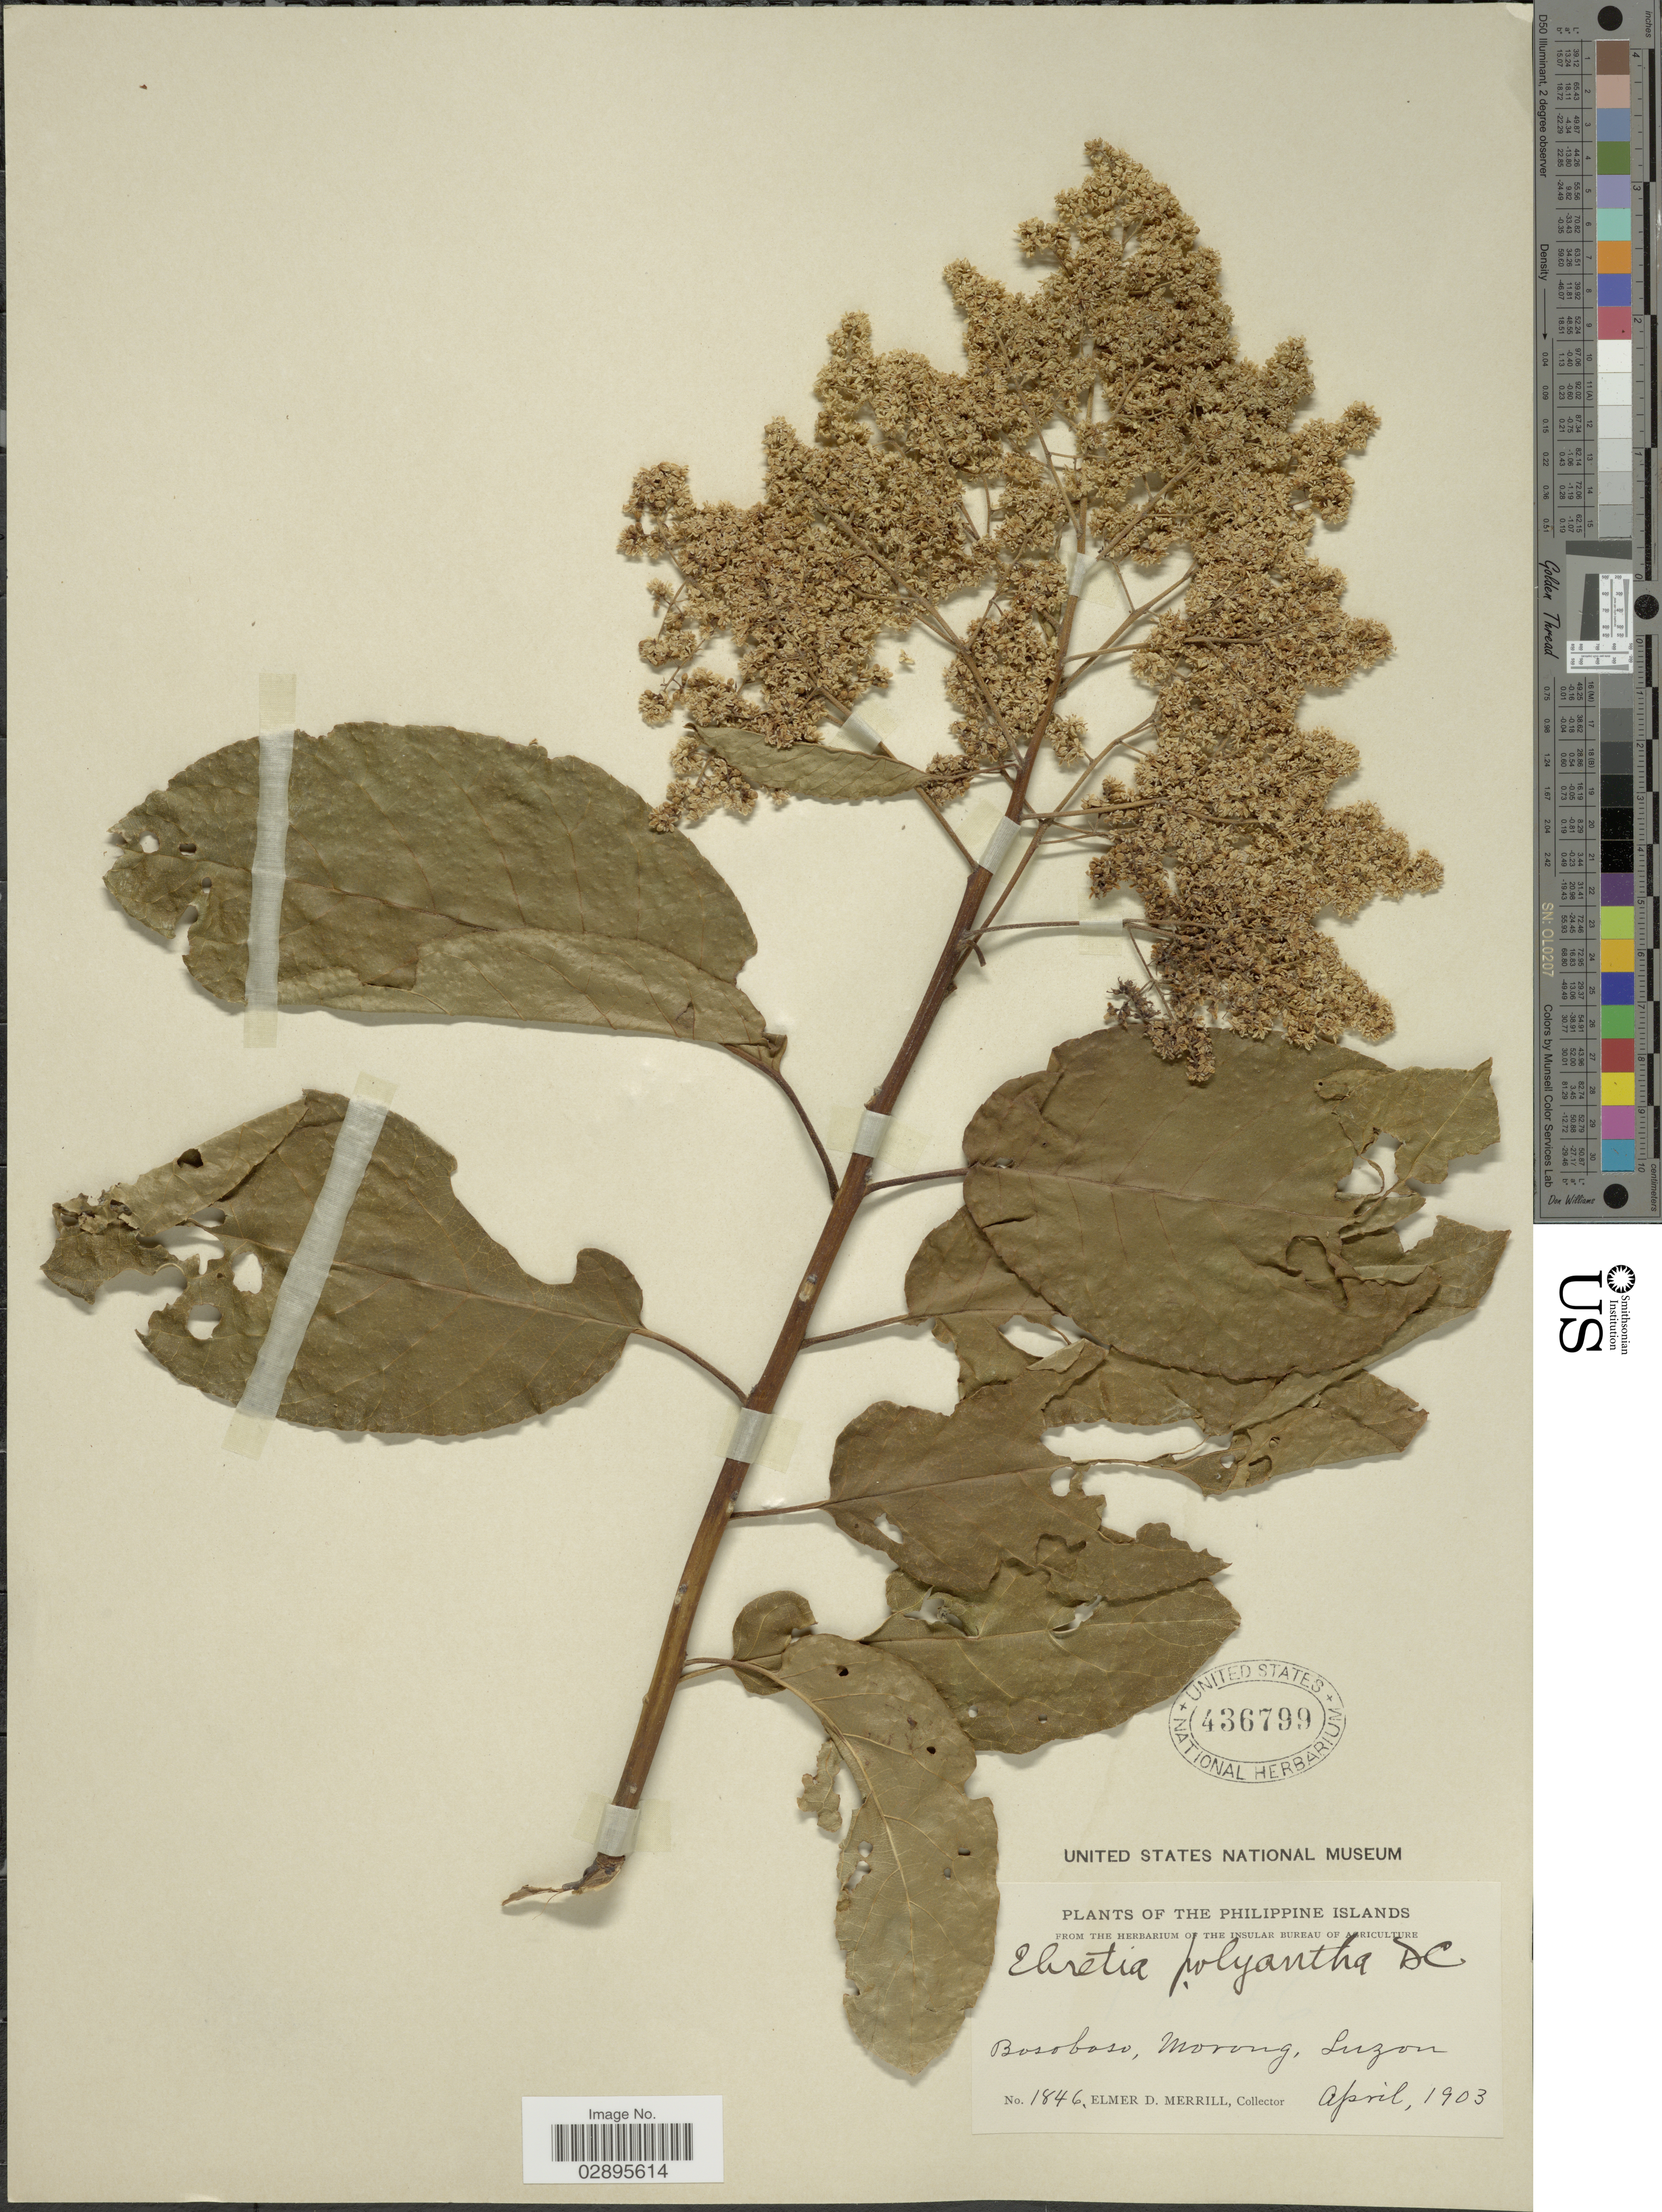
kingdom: Plantae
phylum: Tracheophyta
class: Magnoliopsida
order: Boraginales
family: Ehretiaceae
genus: Ehretia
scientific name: Ehretia polyantha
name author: A. DC.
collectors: E. D. Merrill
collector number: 1846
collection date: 1903-04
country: Philippines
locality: Philippine Islands. Bosoboso, Morong, Luzon.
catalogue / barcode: US 436799